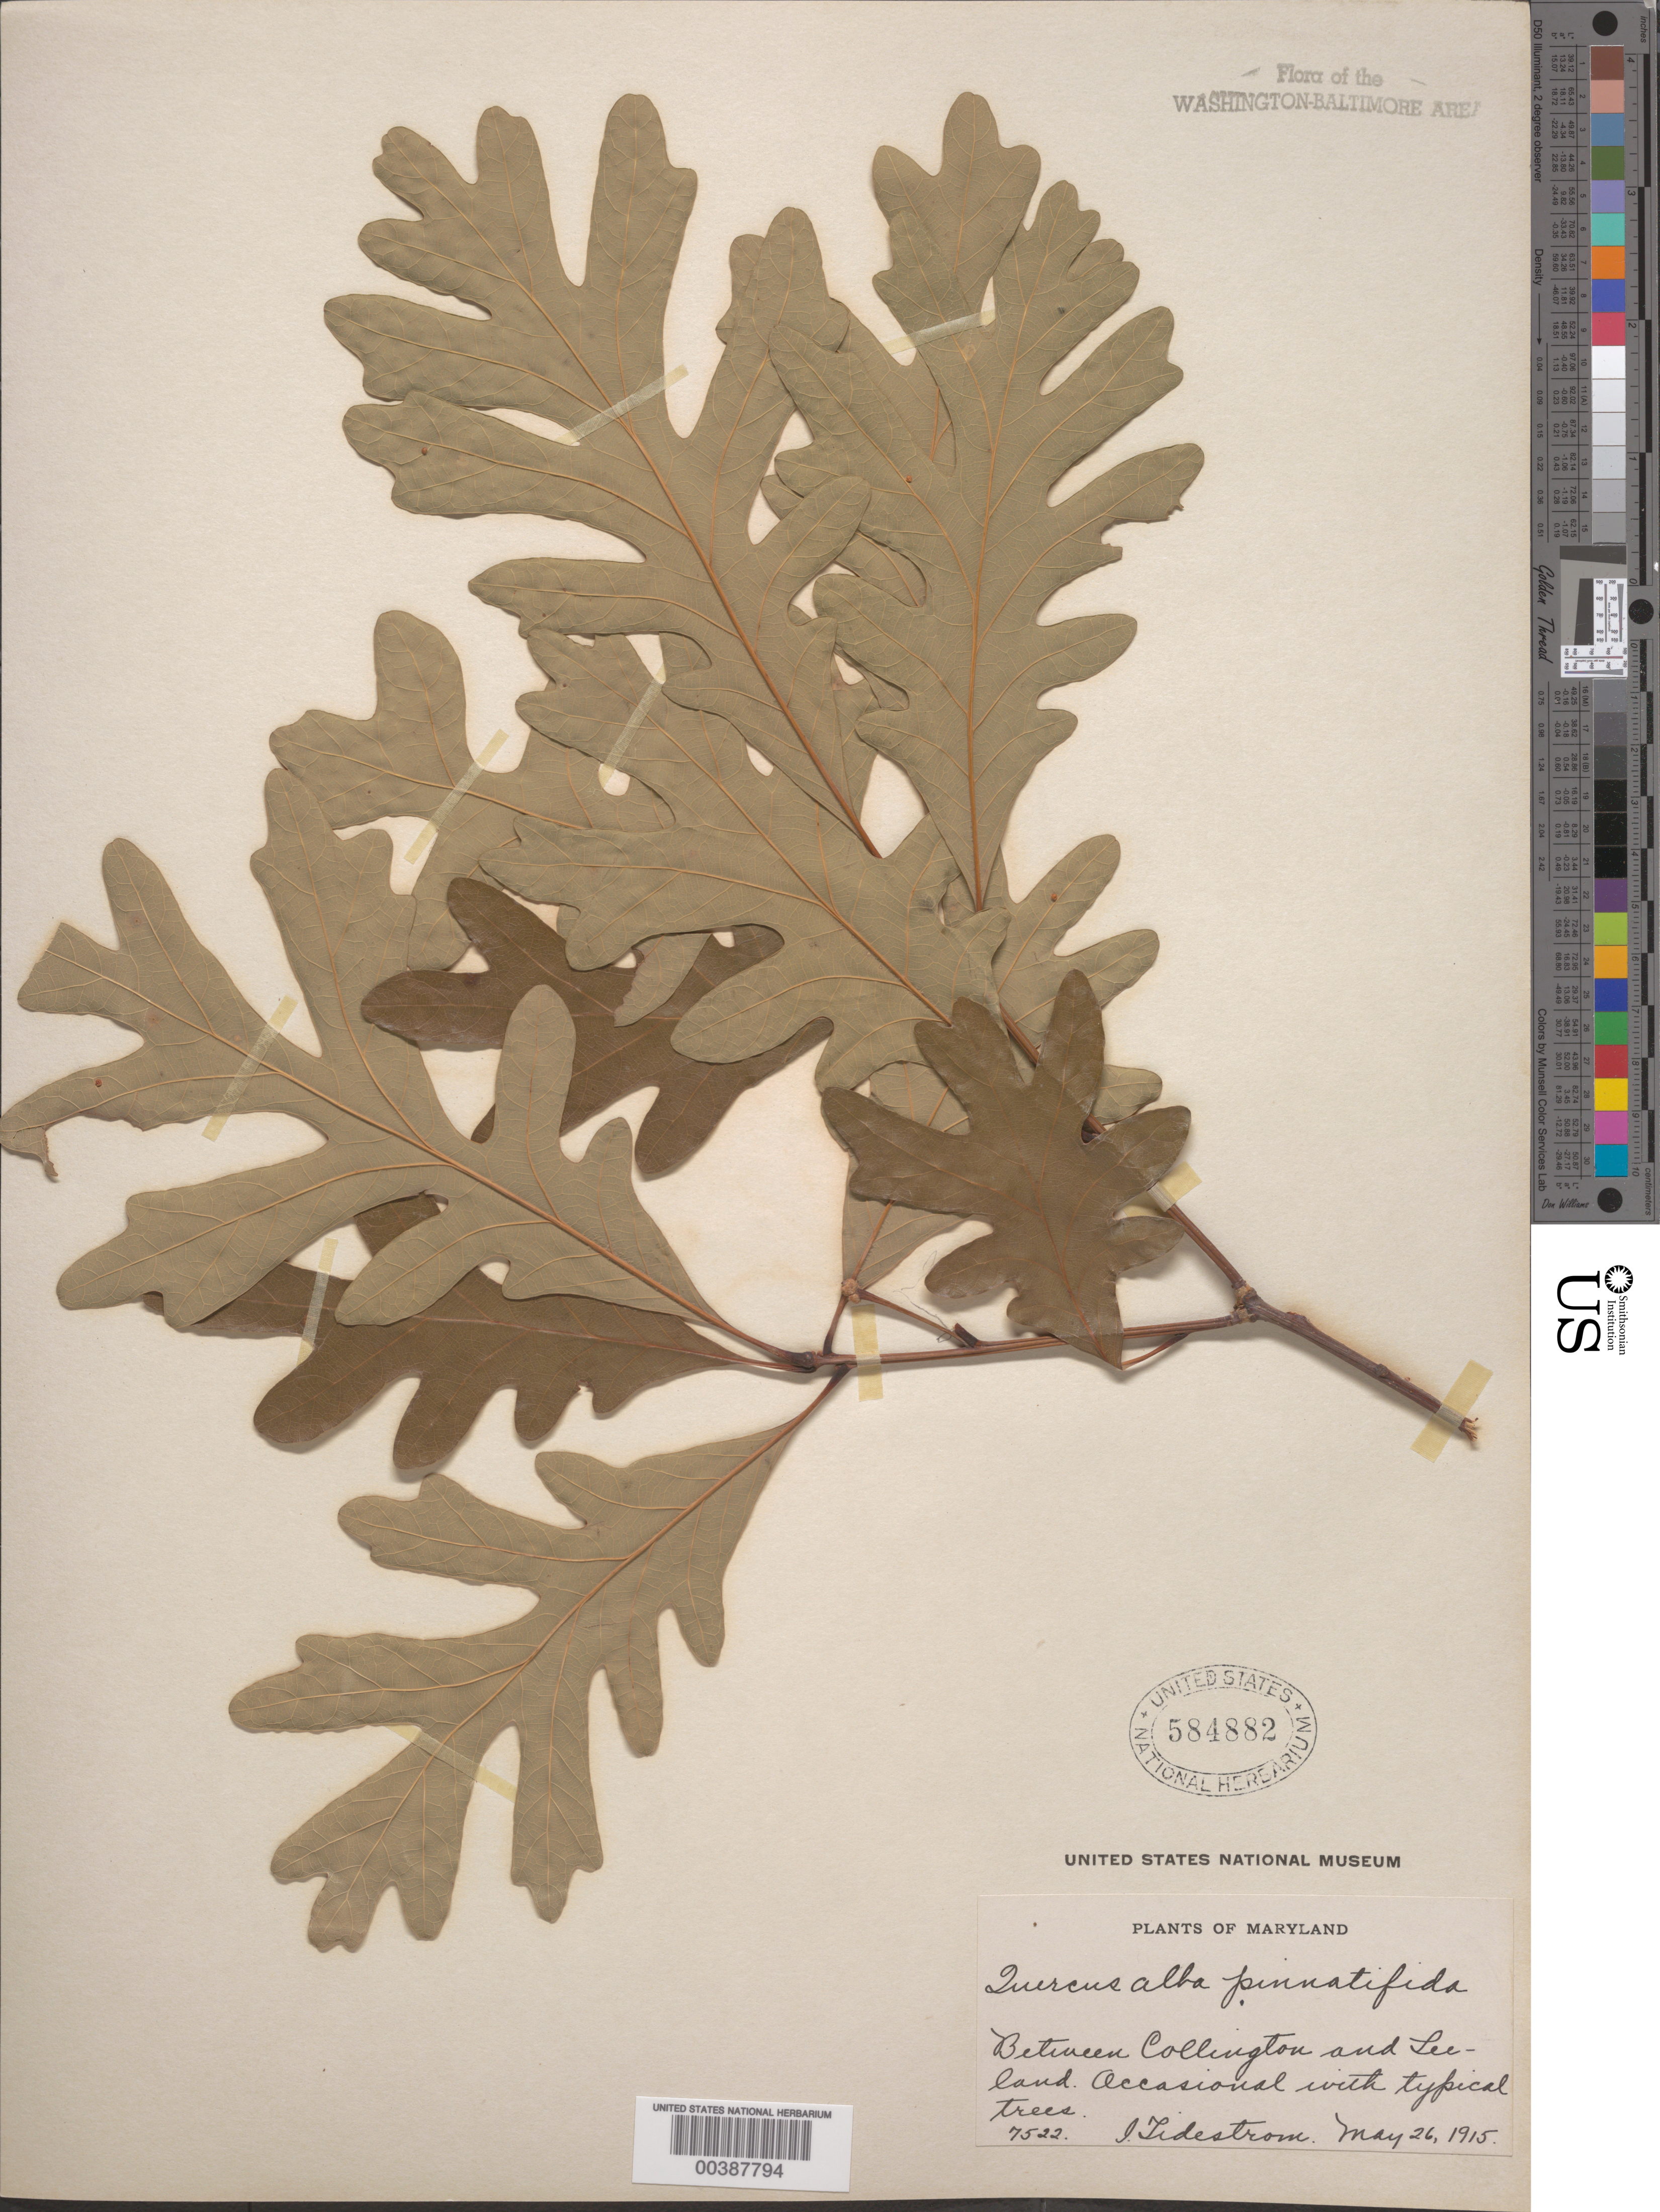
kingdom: Plantae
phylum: Tracheophyta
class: Magnoliopsida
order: Fagales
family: Fagaceae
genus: Quercus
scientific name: Quercus alba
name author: L.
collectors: I. F. Tidestrom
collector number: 7522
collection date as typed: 26 May 1915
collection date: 1915-05-26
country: United States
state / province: Maryland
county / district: Prince George's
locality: Between Collington and Leeland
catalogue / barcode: US 584882